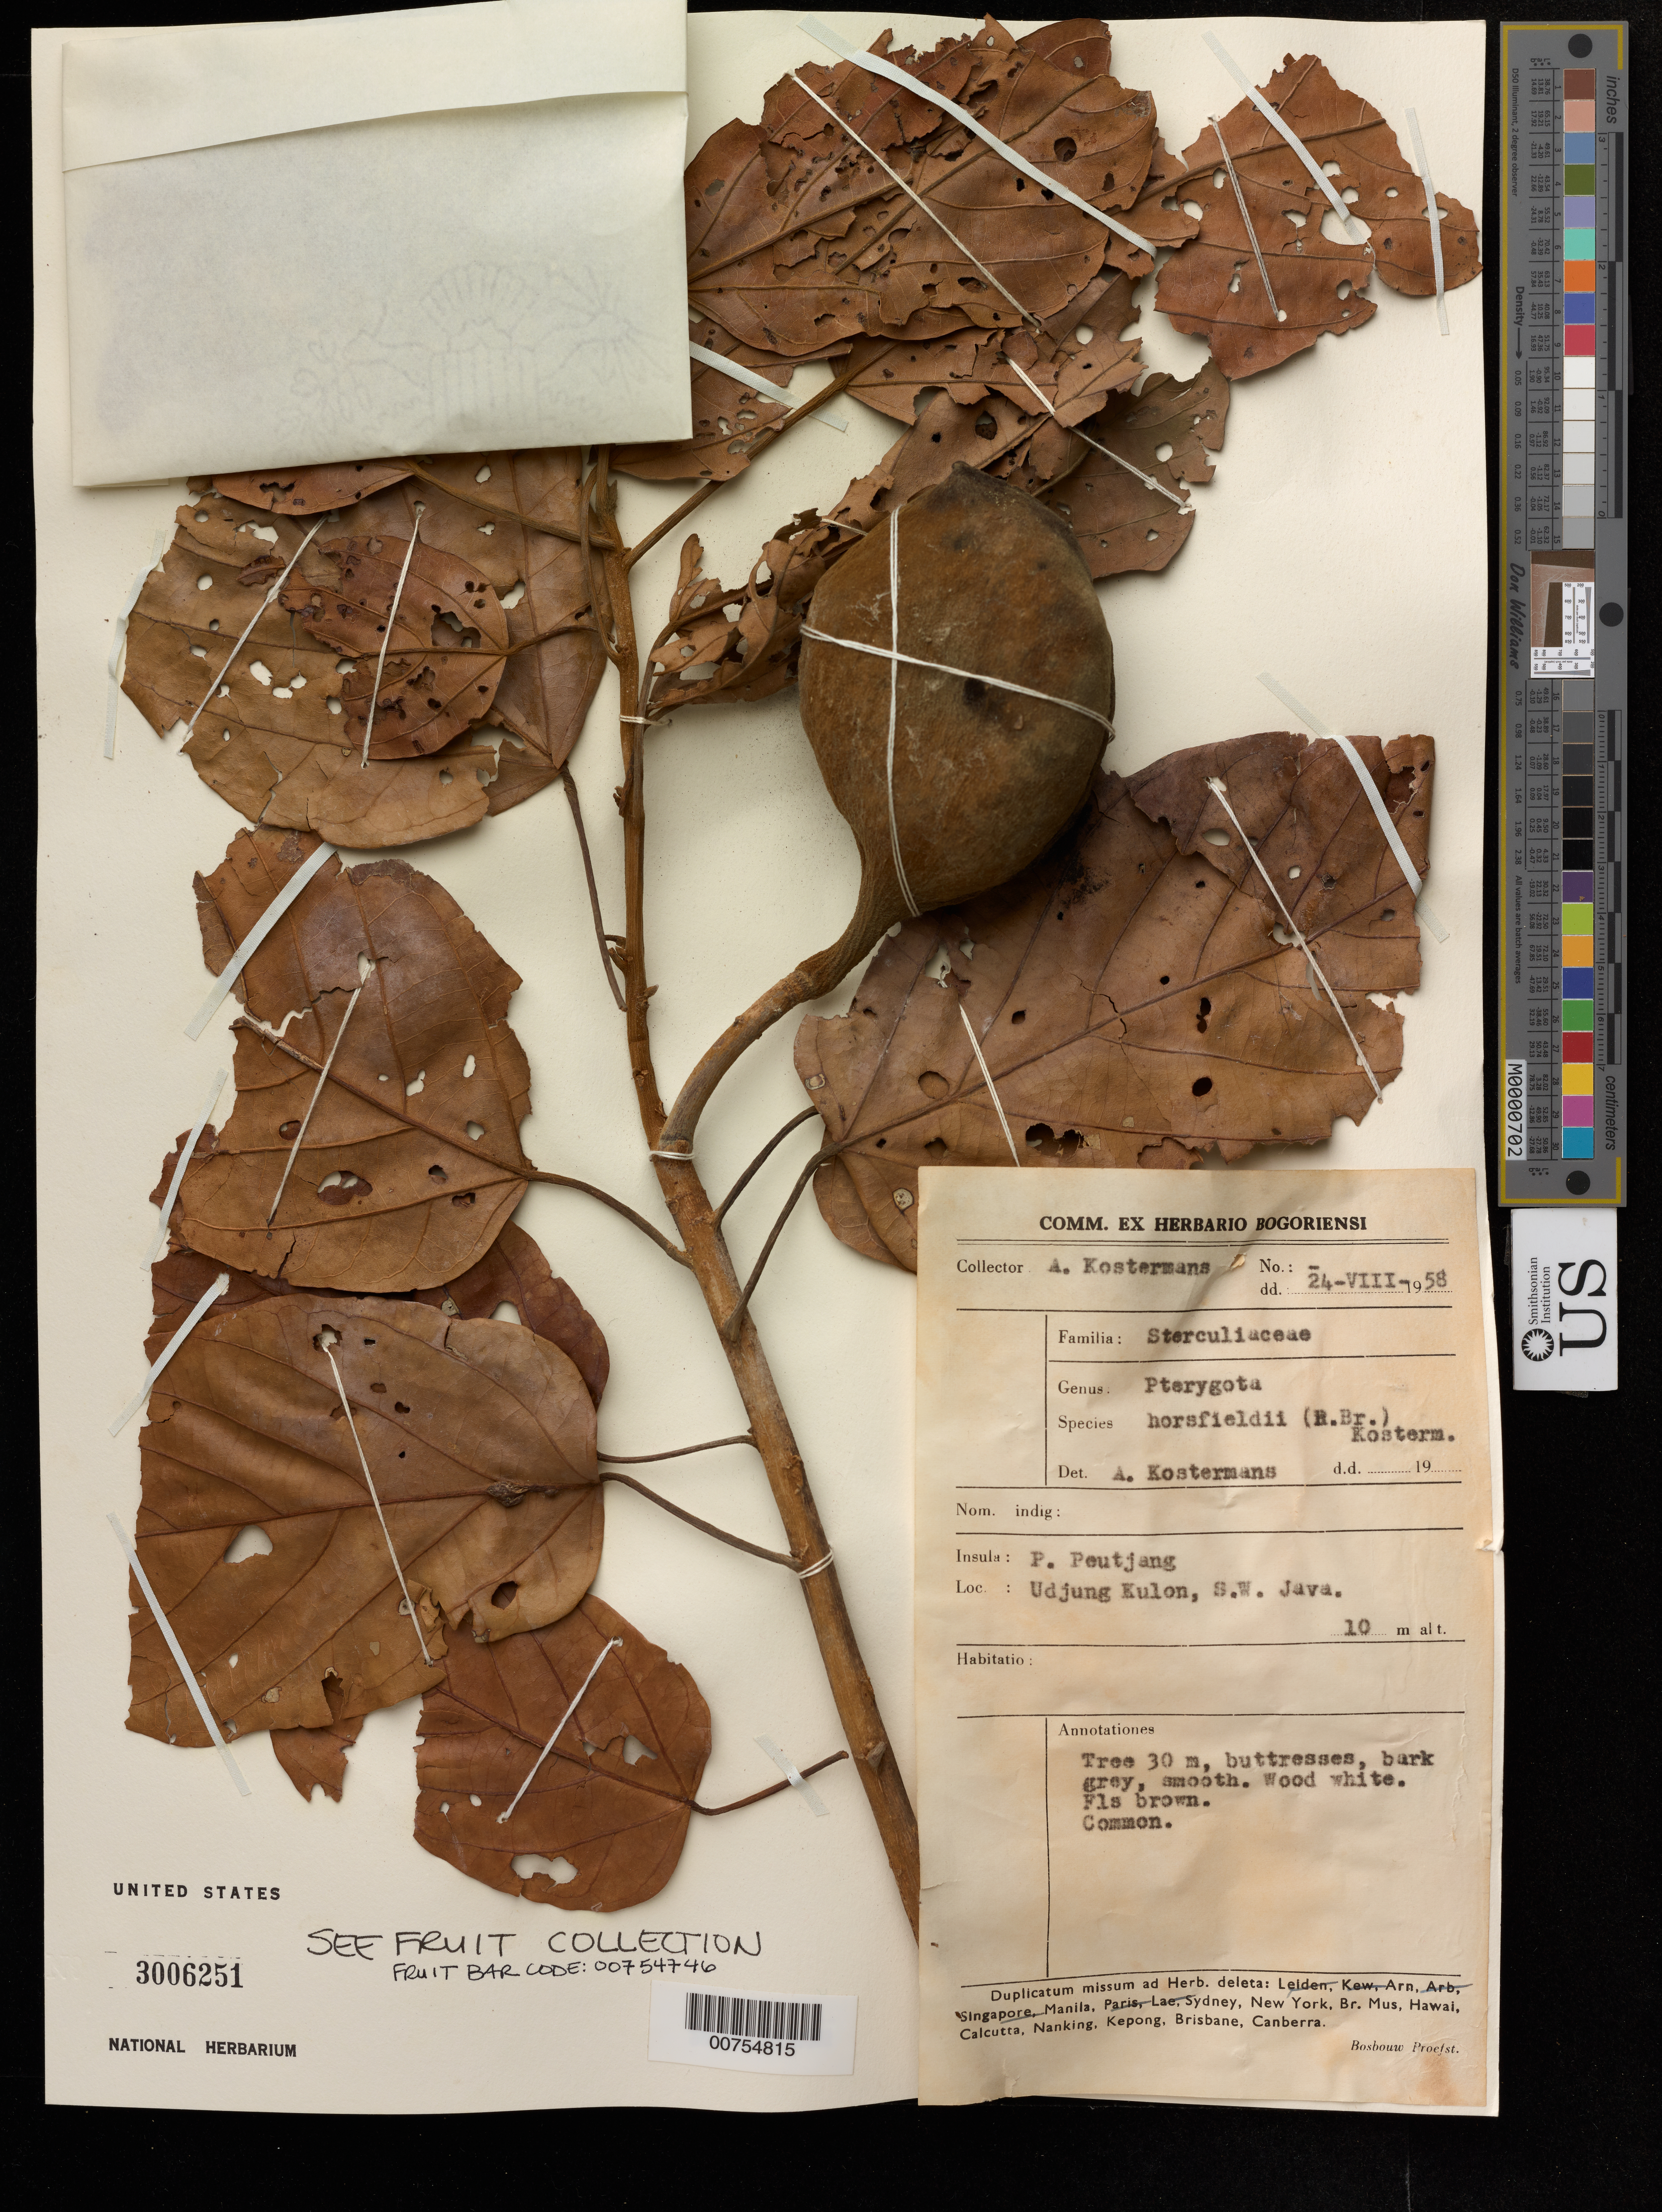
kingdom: Plantae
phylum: Tracheophyta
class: Magnoliopsida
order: Malvales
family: Malvaceae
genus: Pterygota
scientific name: Pterygota horsfieldii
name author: (R. Br.) Kosterm.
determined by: Kostermans, A.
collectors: A. J. G. Kostermans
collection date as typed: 24 Aug 1958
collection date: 1958-08-24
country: Indonesia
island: Java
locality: P. Peutjang, Udjung Kulon, SW Java.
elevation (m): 10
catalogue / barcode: US 3006251